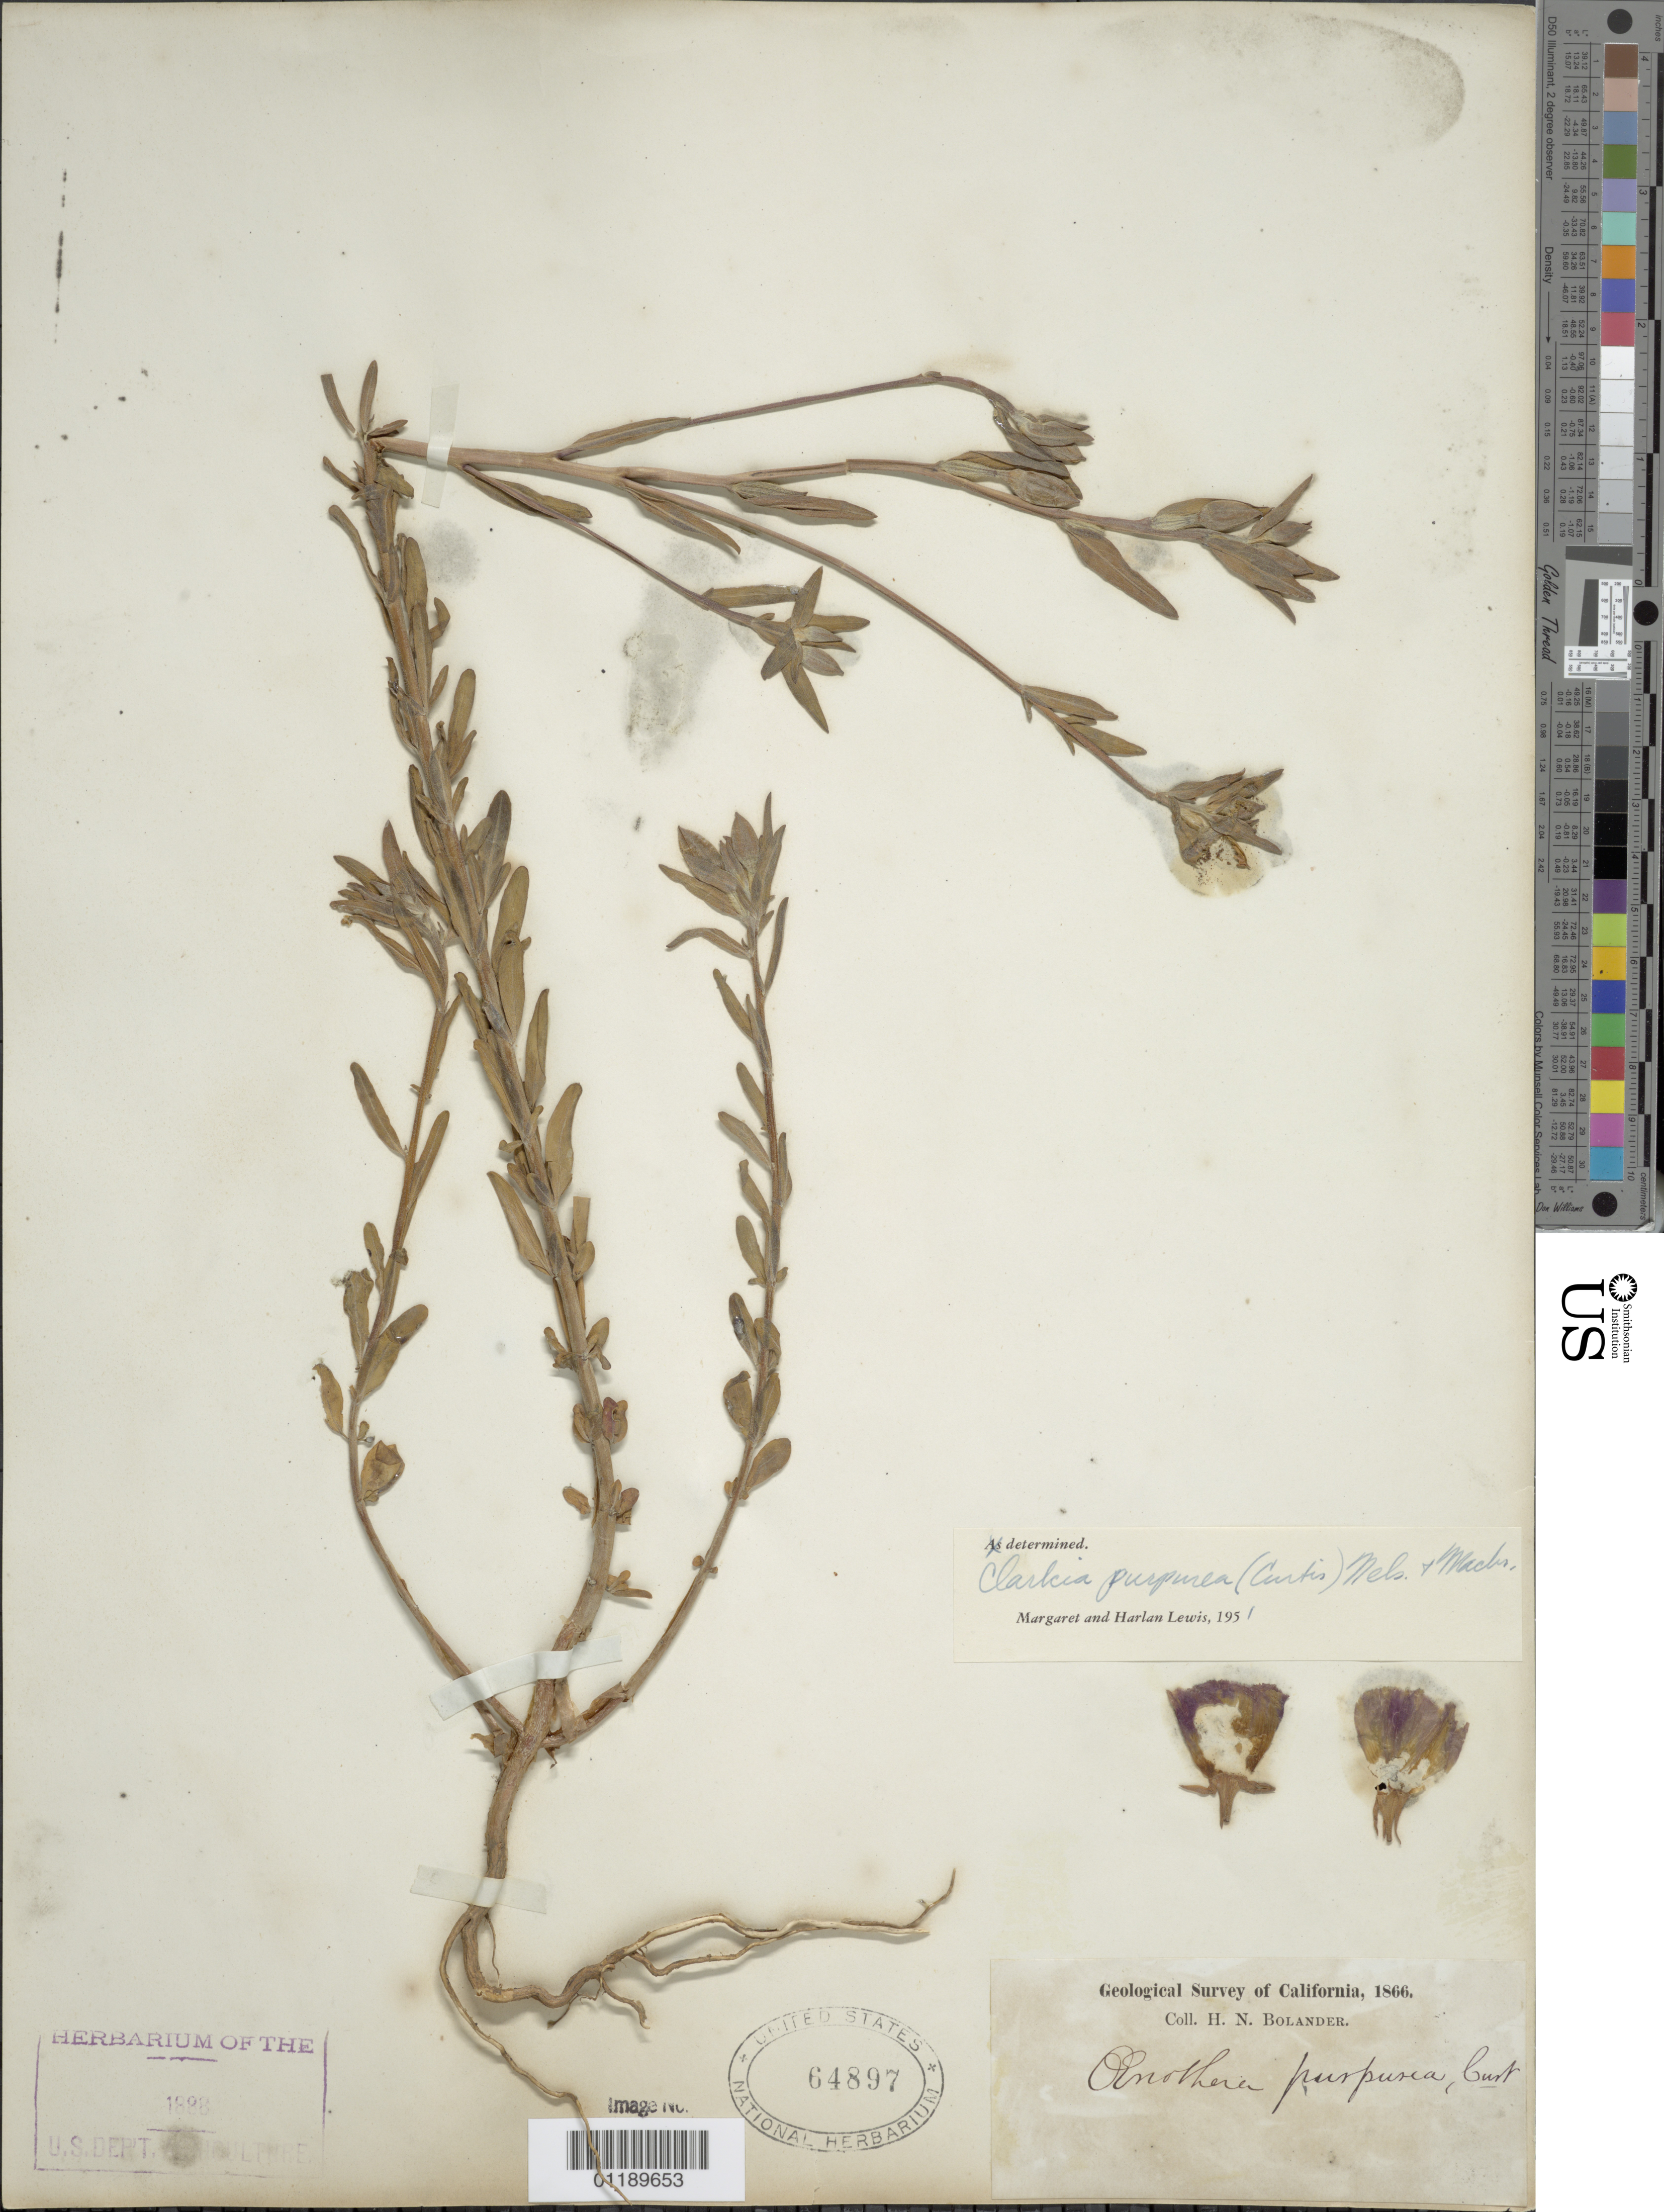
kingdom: Plantae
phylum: Tracheophyta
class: Magnoliopsida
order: Myrtales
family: Onagraceae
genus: Clarkia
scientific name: Clarkia purpurea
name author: (Curtis) A. Nelson & J.F. Macbr.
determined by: Lewis, --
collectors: H. Bolander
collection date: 1866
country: United States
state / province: California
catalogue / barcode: US 64897